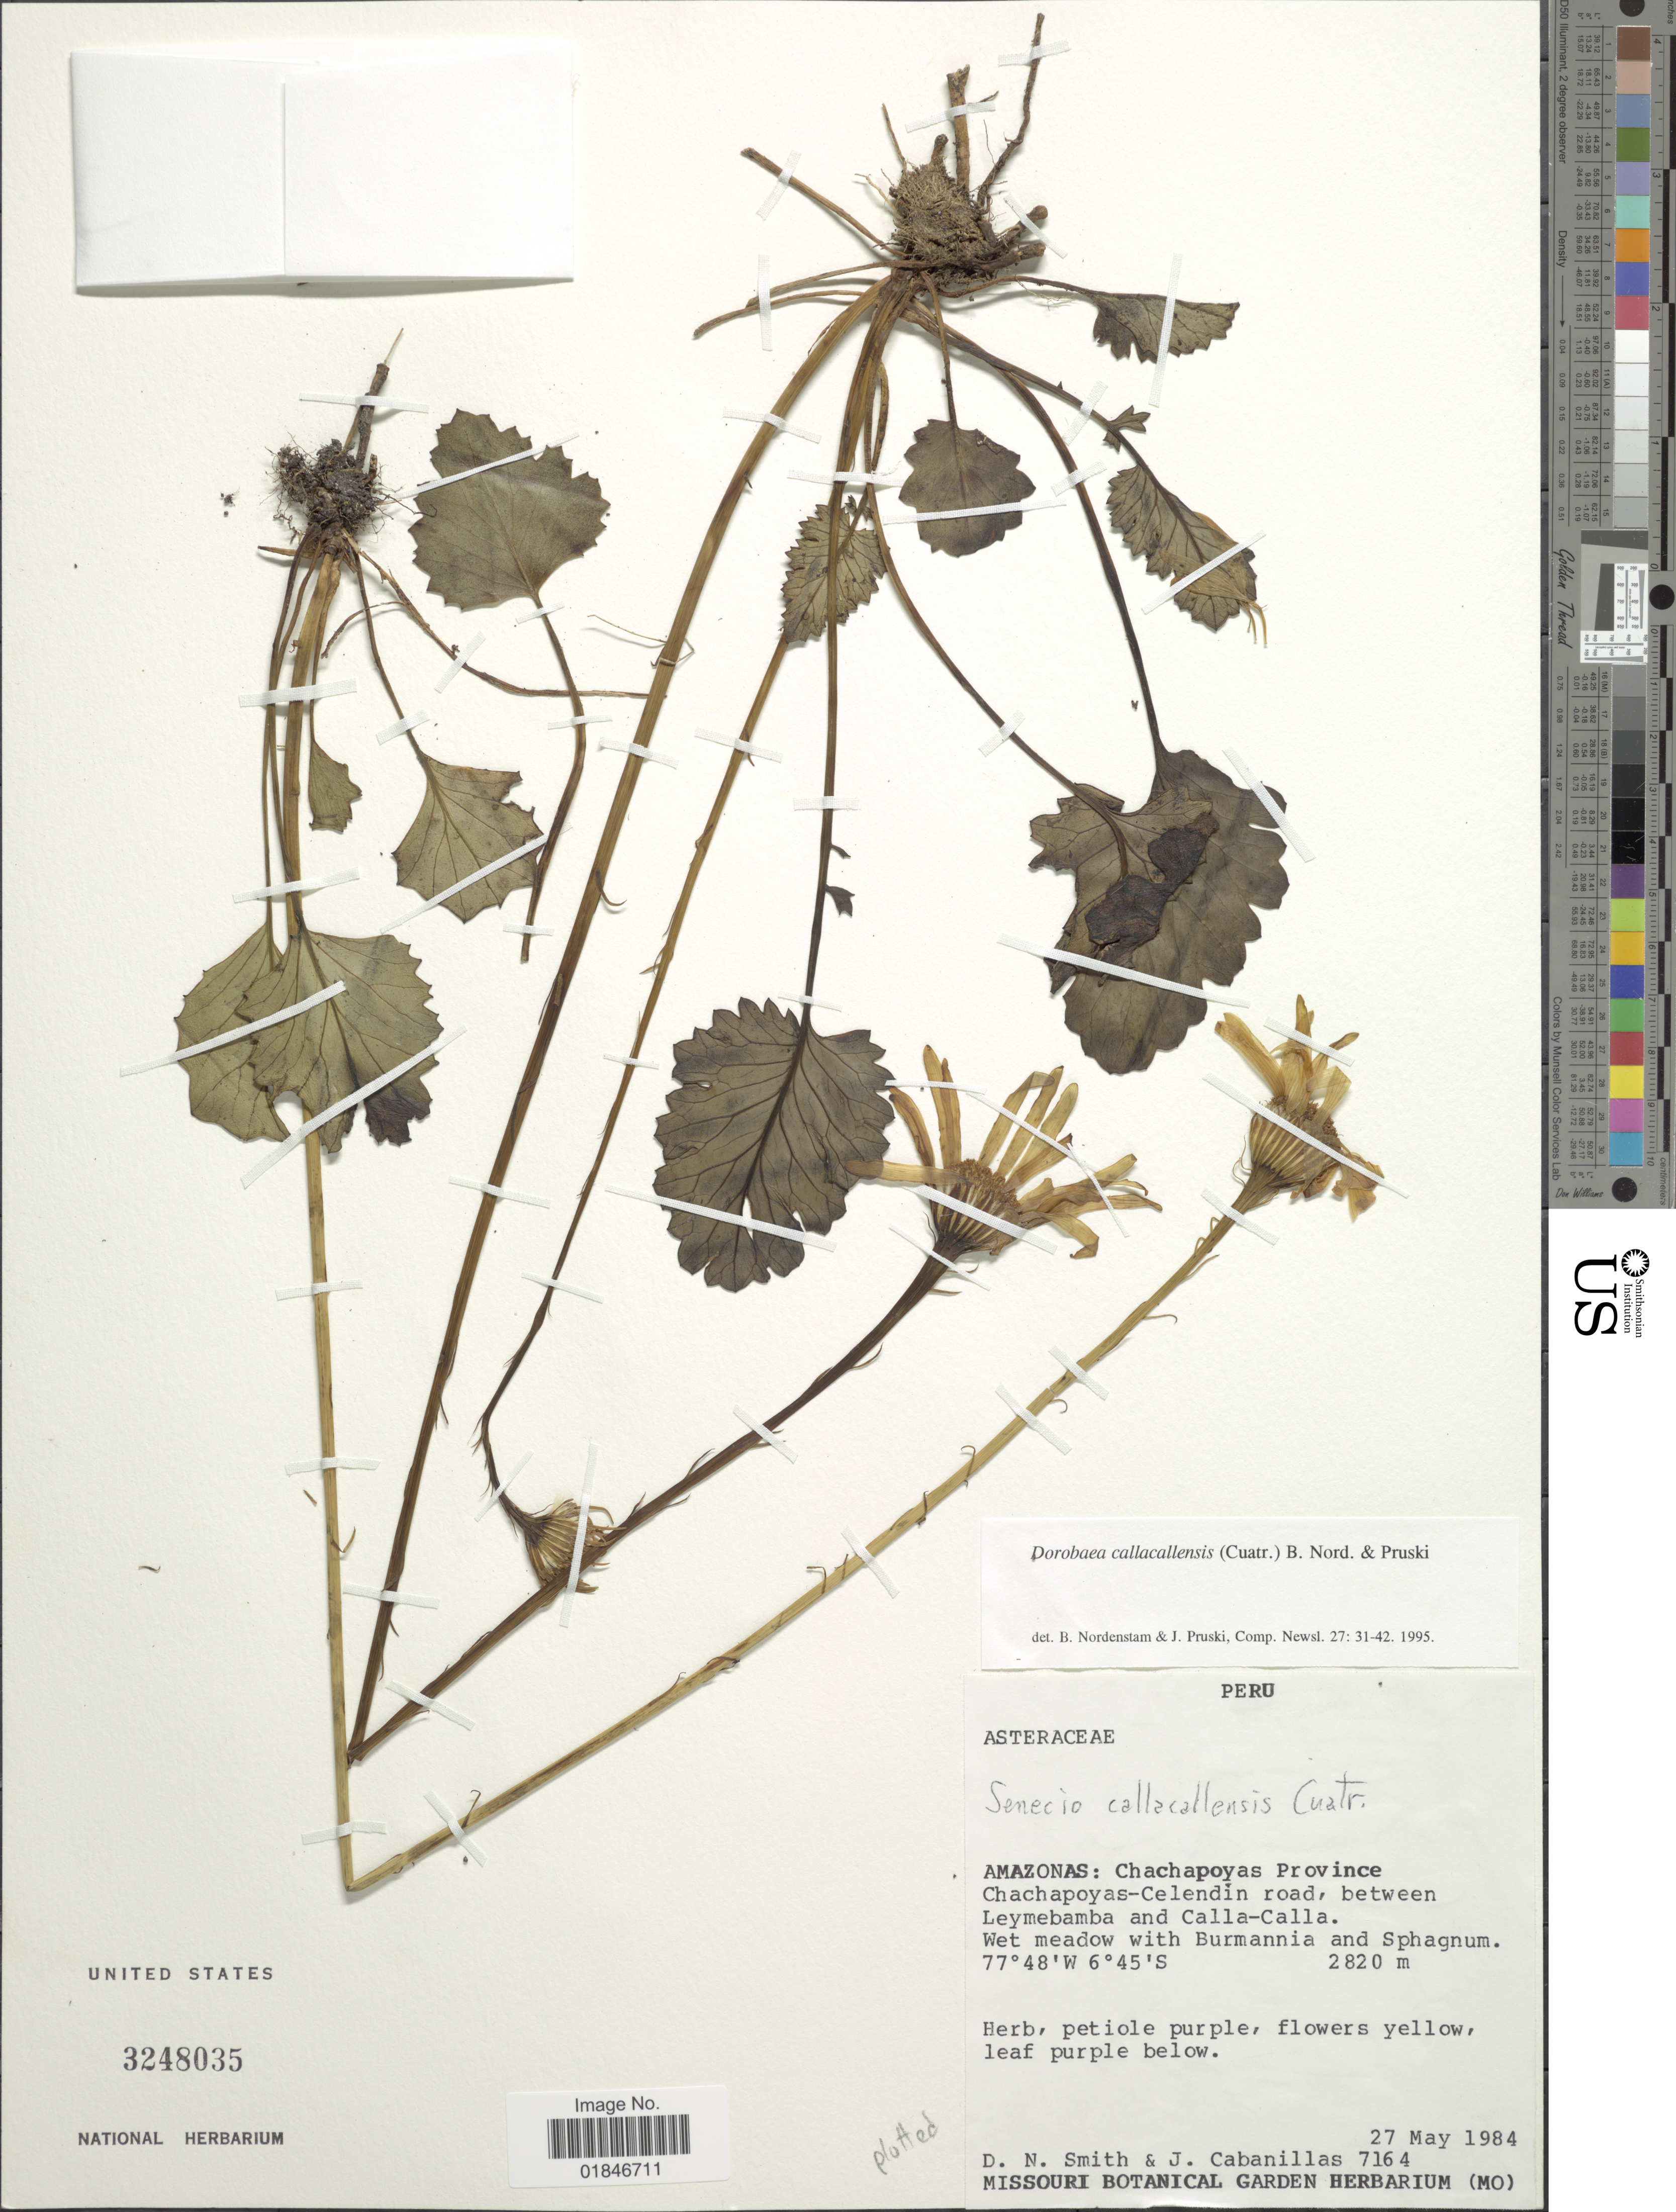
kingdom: Plantae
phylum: Tracheophyta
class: Magnoliopsida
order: Asterales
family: Asteraceae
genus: Dorobaea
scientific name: Dorobaea callacallensis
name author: (Cuatrec.) B. Nord. & Pruski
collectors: D. Smith & J. Cabanillas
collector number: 7164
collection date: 1984-05-27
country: Peru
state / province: Amazonas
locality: Amazonas: Chachapoyas Province, Chachapoyas - Celendin road, between Leymebamba and Calla-Calla.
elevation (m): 2820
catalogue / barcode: US 3248035